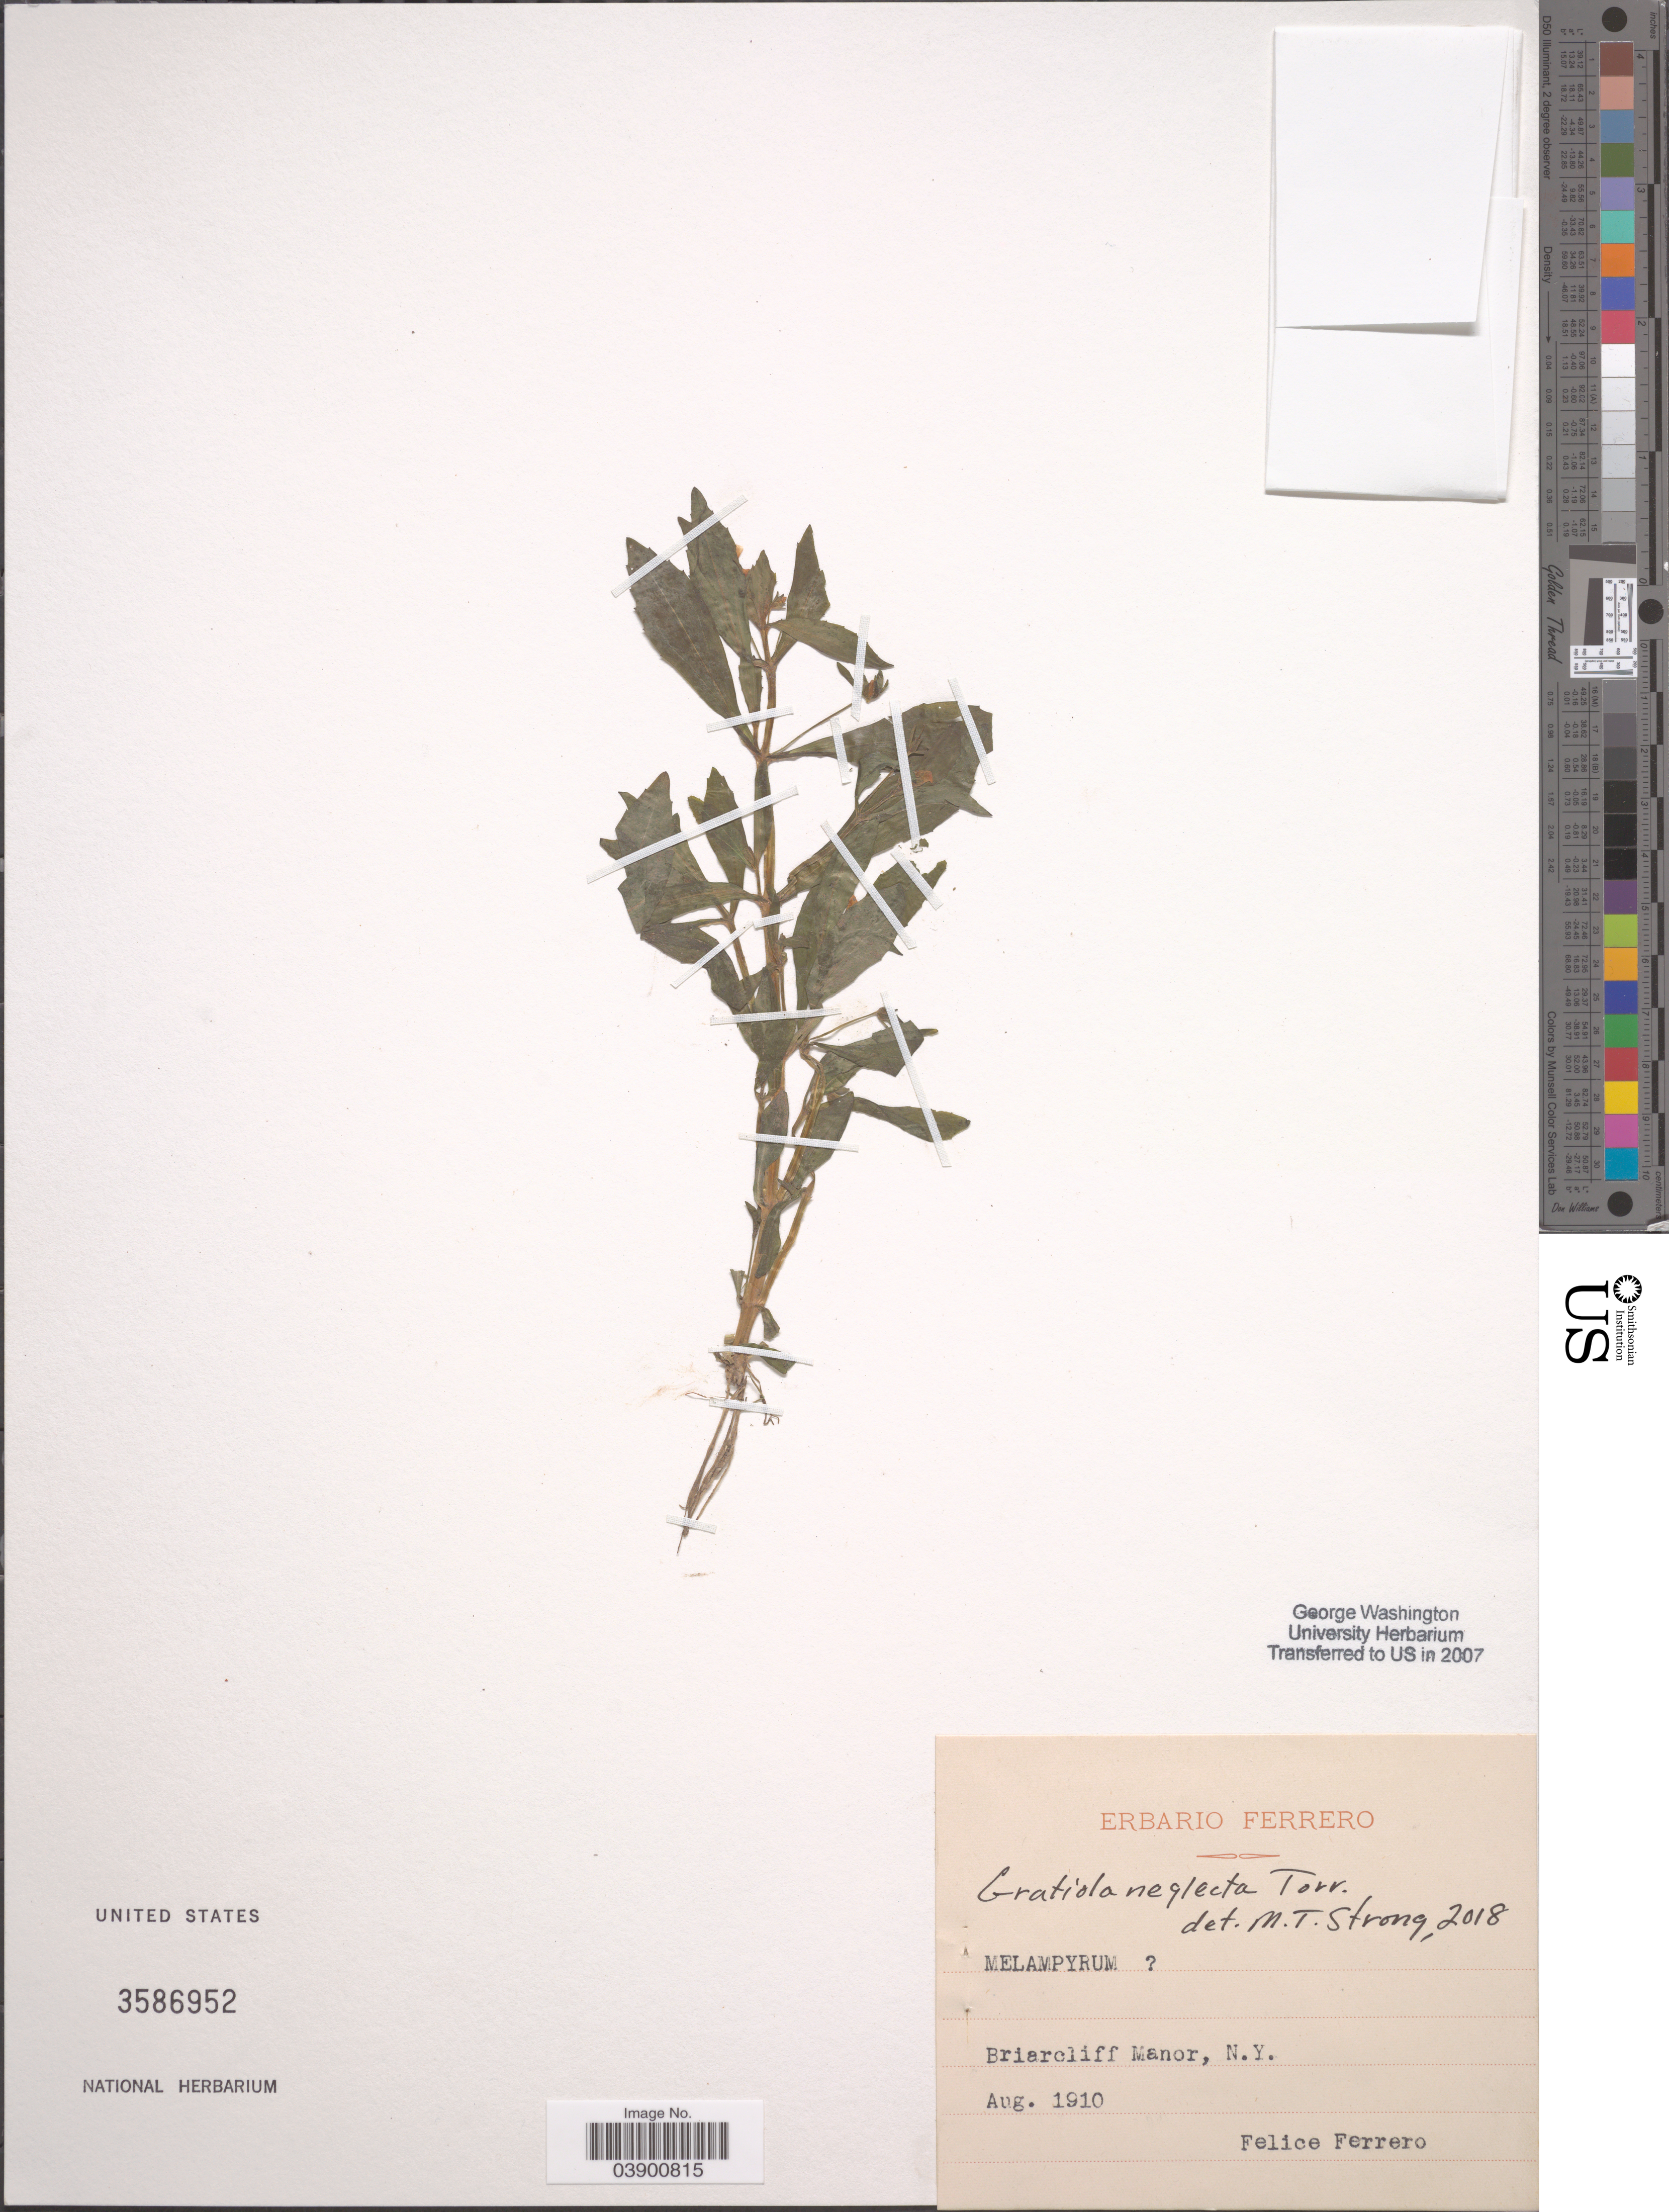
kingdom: Plantae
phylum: Tracheophyta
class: Magnoliopsida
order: Lamiales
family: Plantaginaceae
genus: Gratiola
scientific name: Gratiola neglecta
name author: Torr.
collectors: F. Ferrero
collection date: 1910-08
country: United States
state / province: New York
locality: Briarcliff Manor.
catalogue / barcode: US 3586952